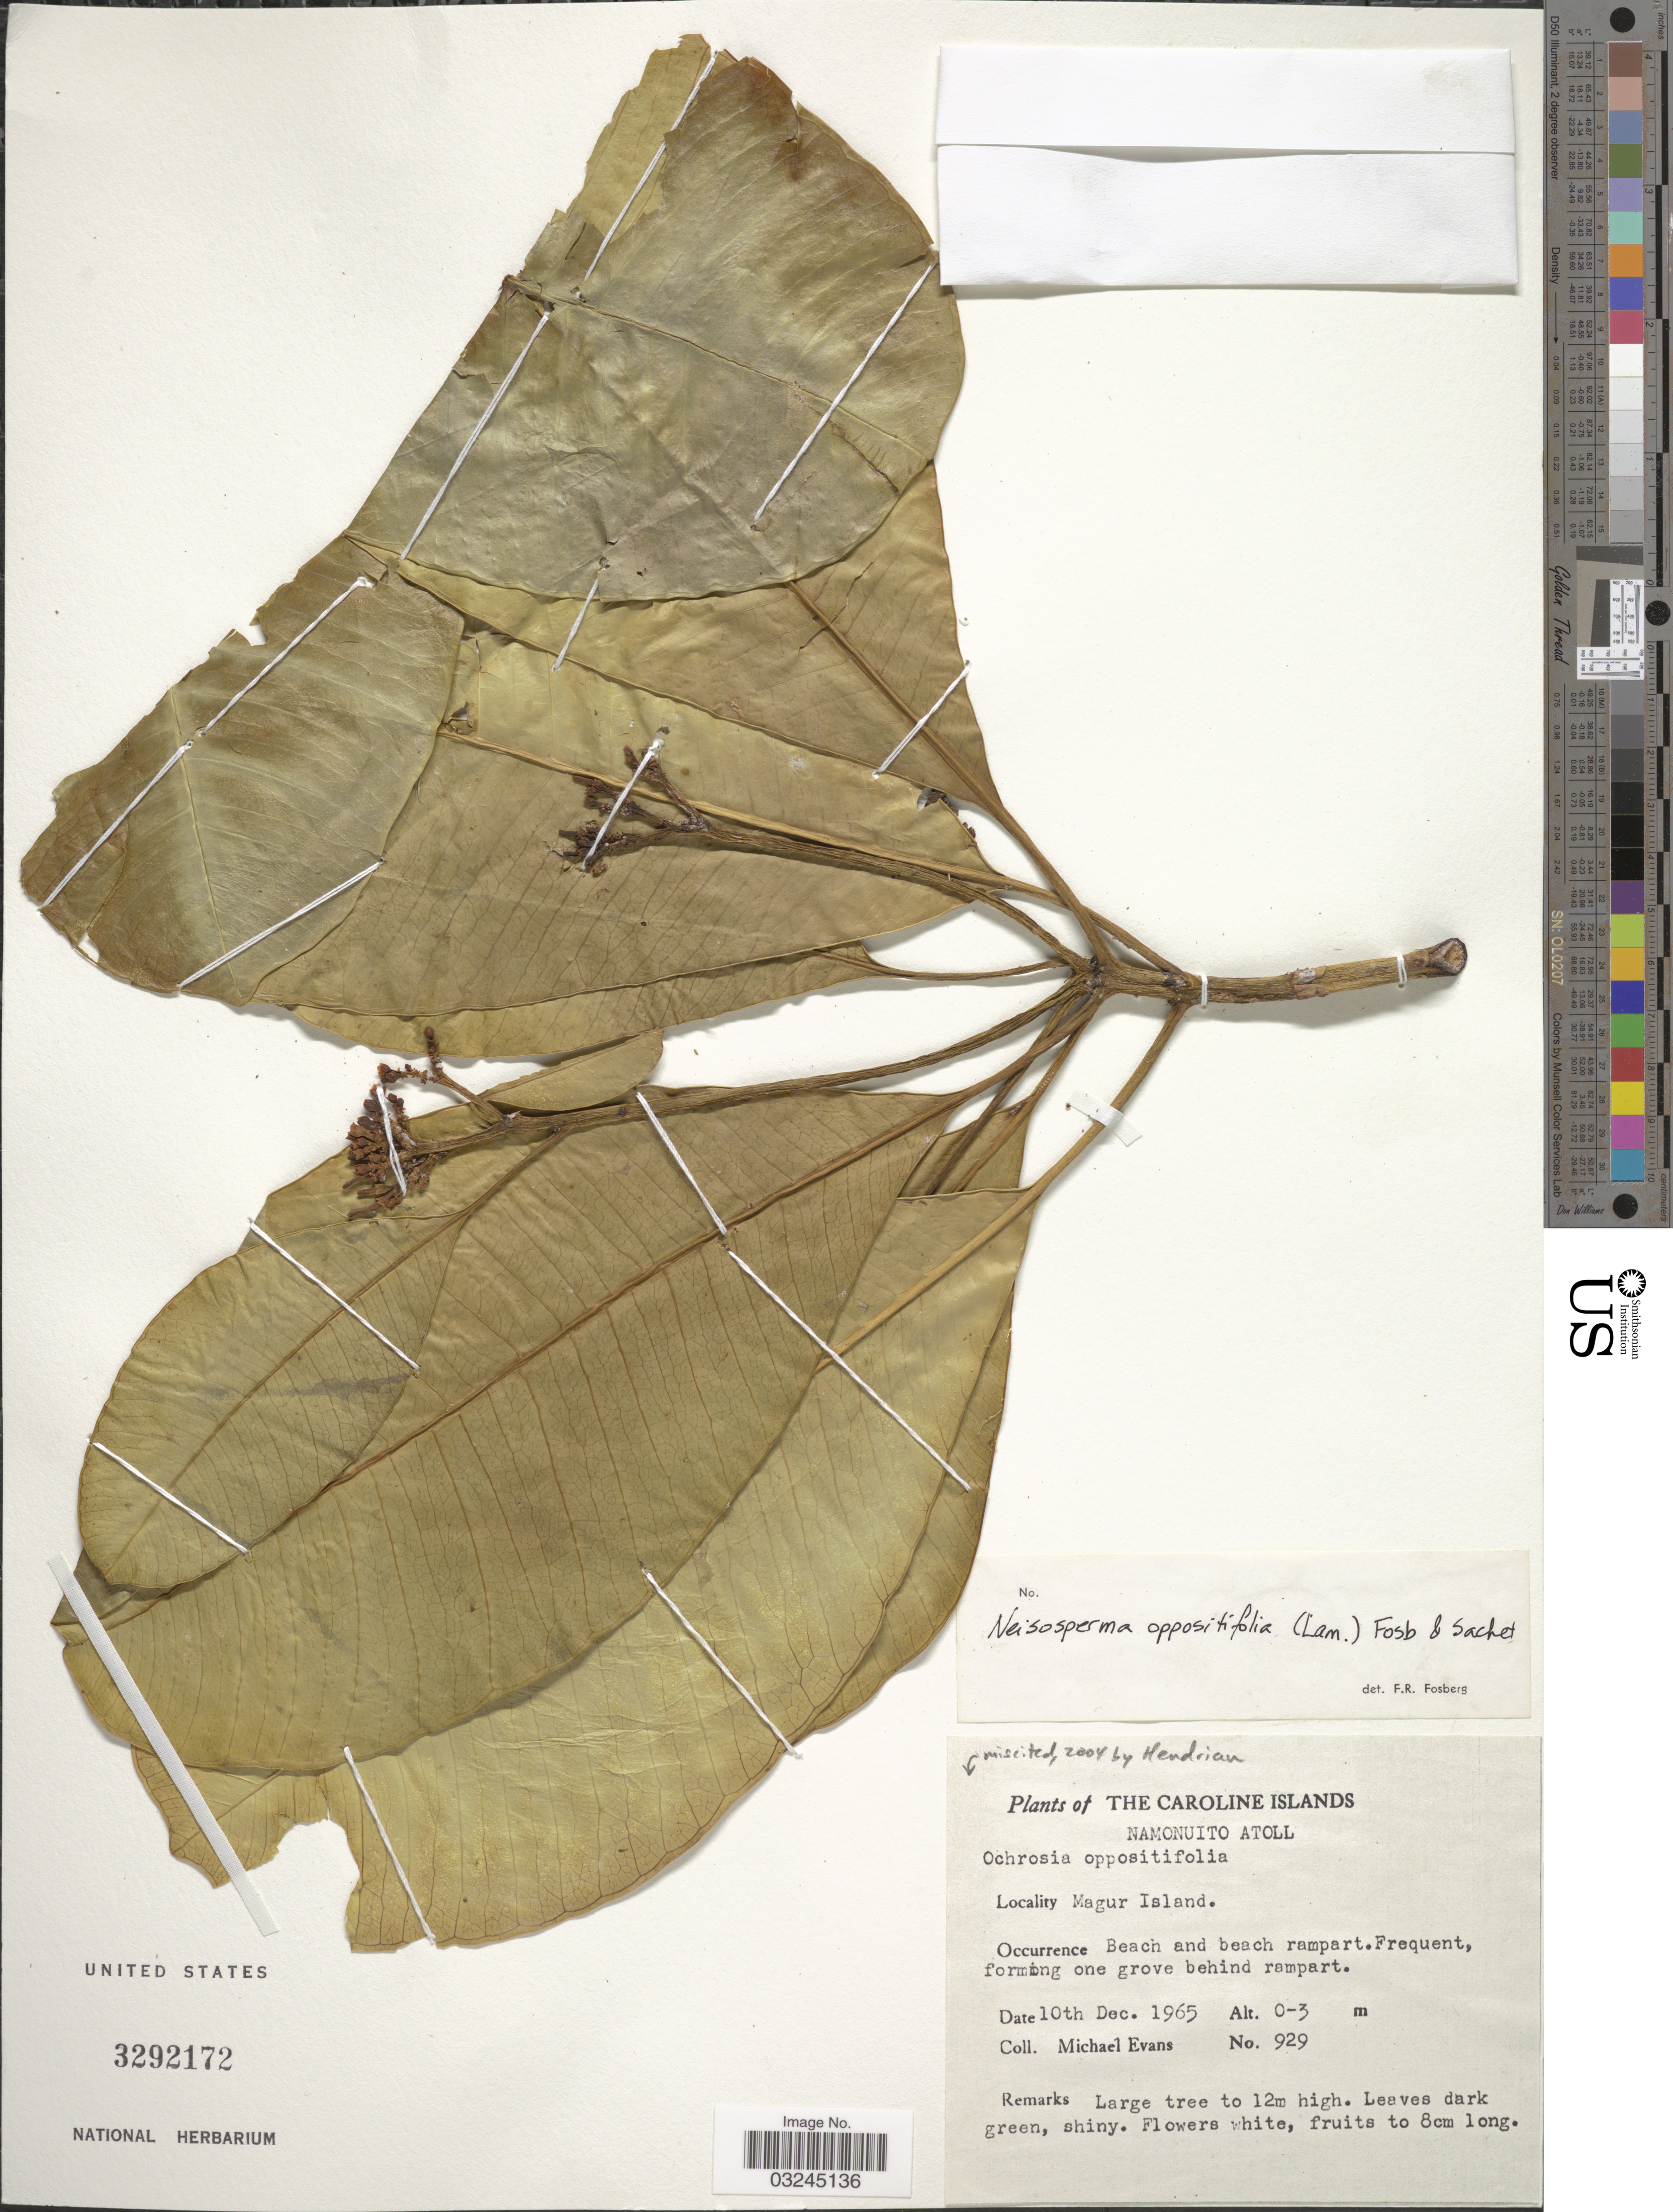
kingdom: Plantae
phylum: Tracheophyta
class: Magnoliopsida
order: Gentianales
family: Apocynaceae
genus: Ochrosia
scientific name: Ochrosia oppositifolia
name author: (Lam.) K. Schum.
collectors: M. Evans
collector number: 929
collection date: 1965-12-10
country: Micronesia, Federated States of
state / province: Truk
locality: The Caroline Islands. Namonuito Atoll. Magur Island.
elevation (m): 0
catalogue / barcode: US 3292172